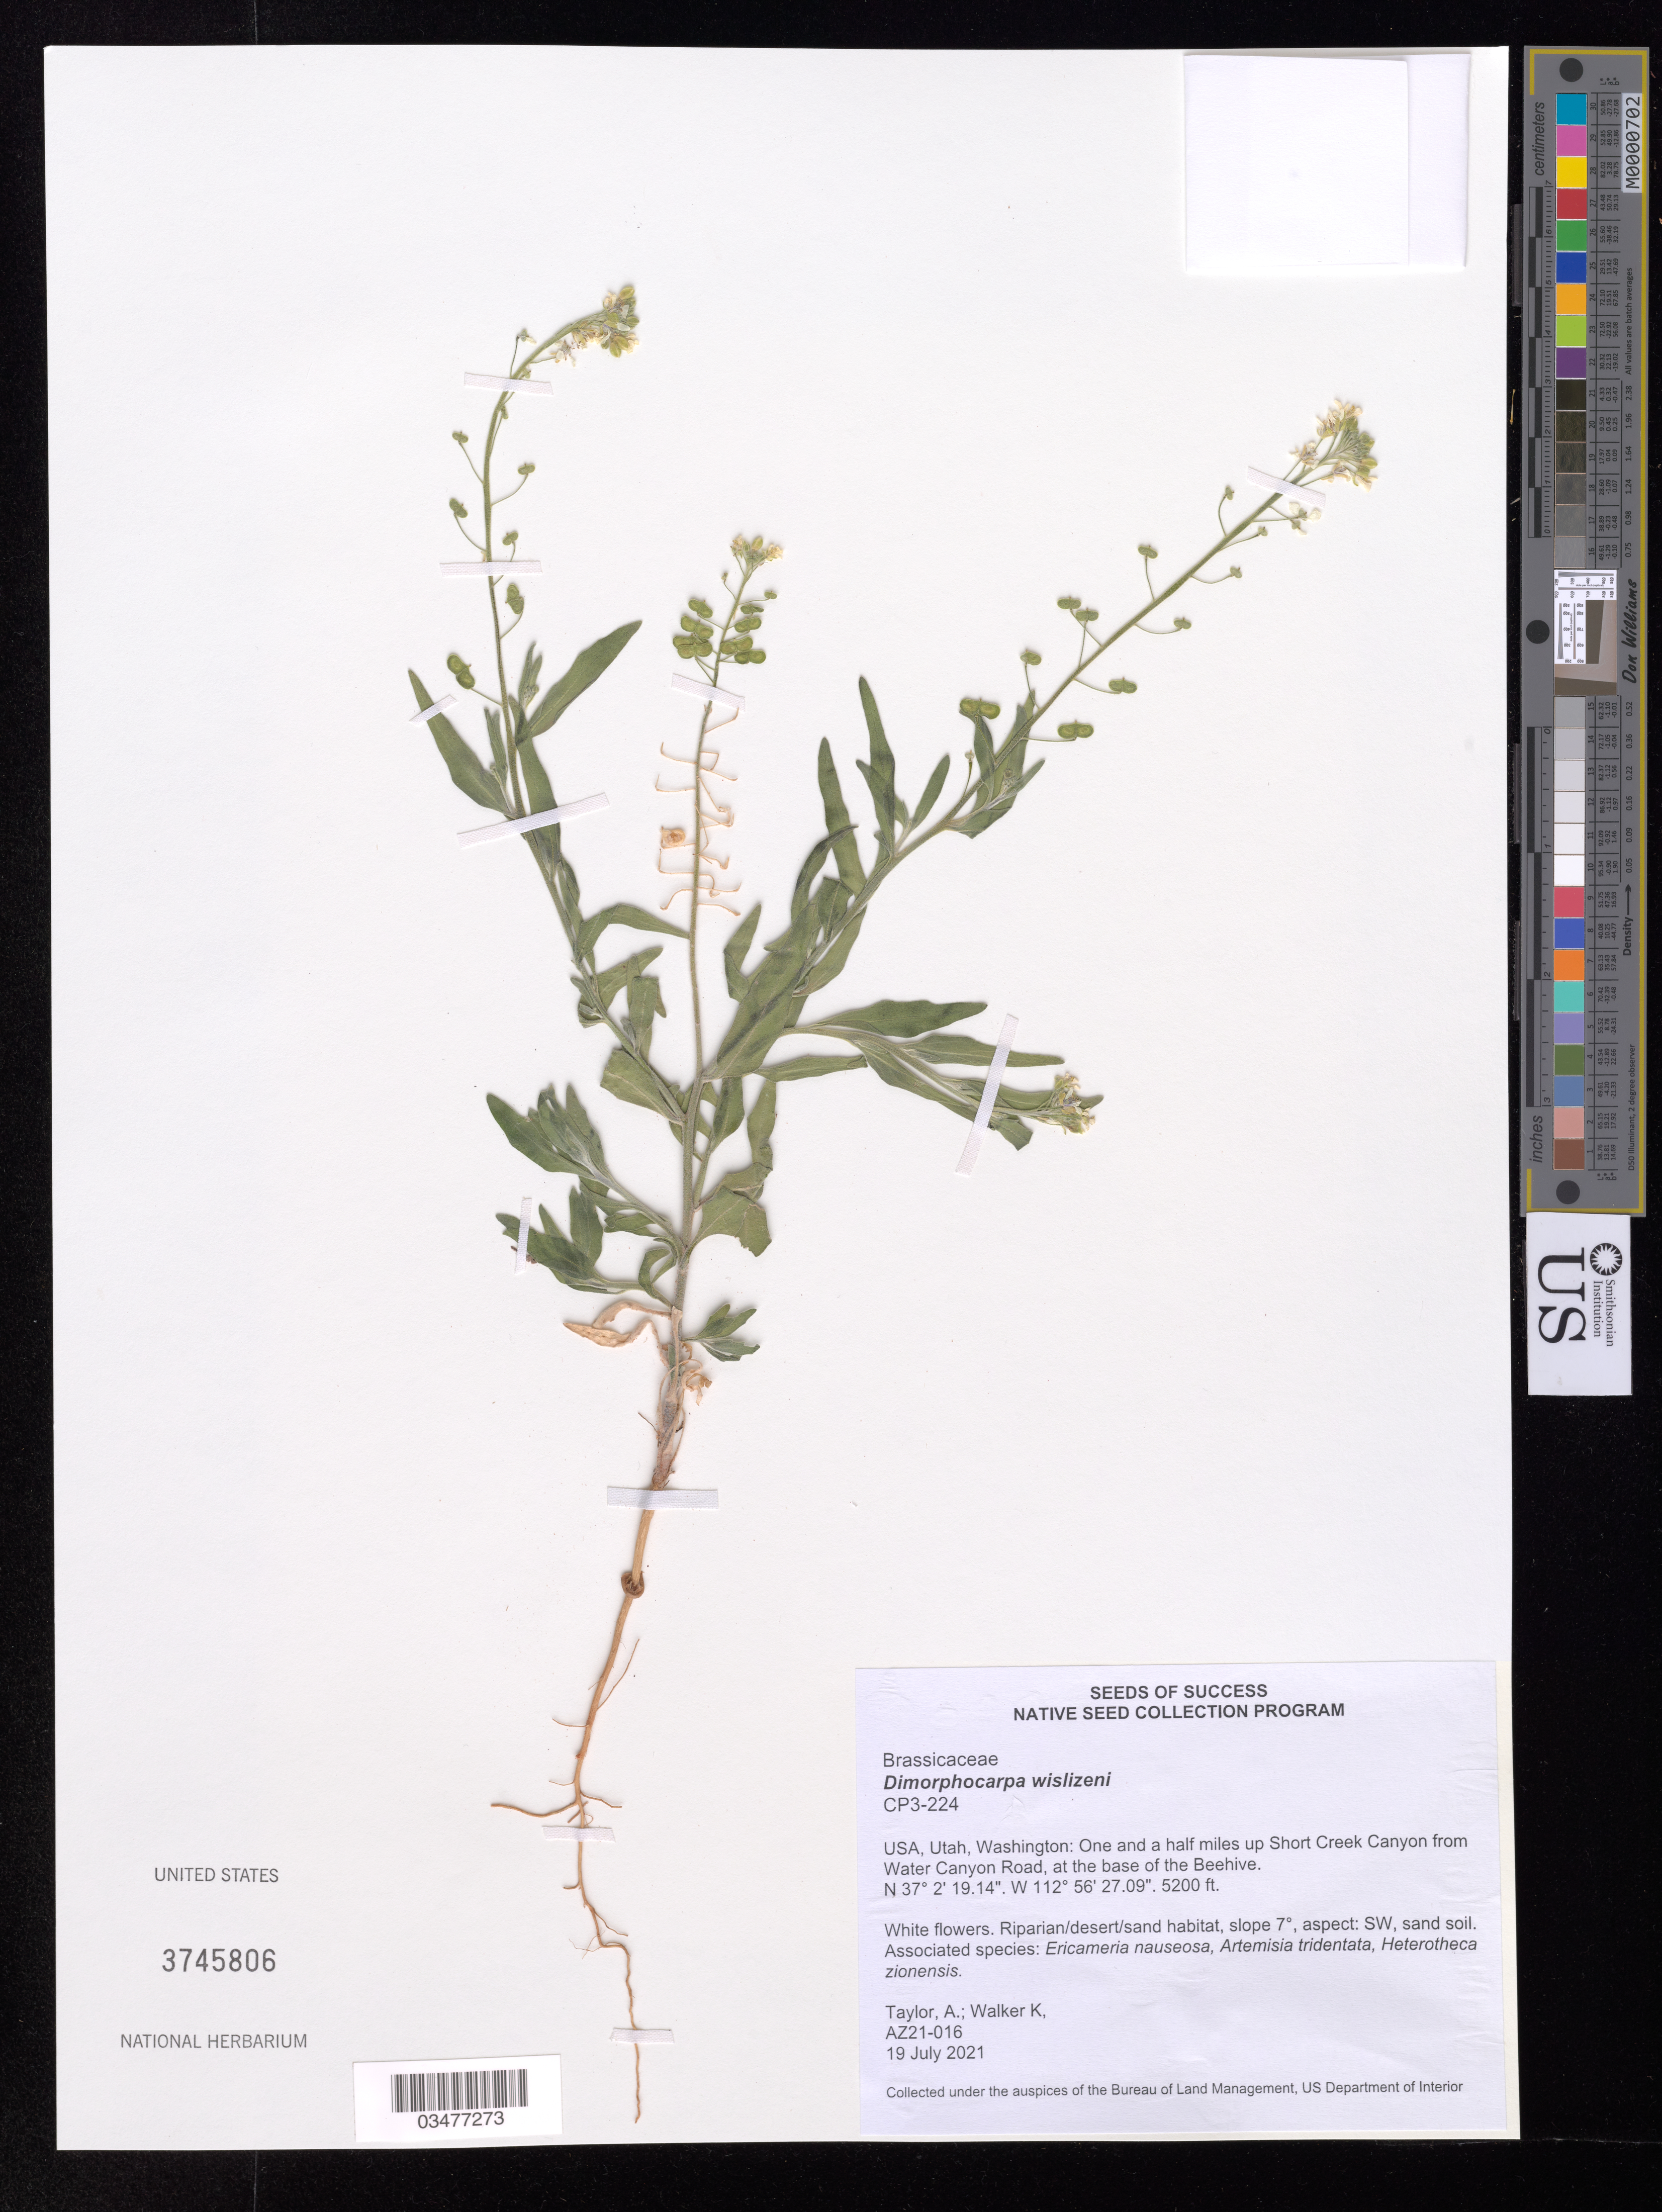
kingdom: Plantae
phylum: Tracheophyta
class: Magnoliopsida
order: Brassicales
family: Brassicaceae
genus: Dimorphocarpa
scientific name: Dimorphocarpa wislizeni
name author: (Engelm.) Rollins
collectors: A. Taylor & K. Walker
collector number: AZ21-016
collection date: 2021-07-19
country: United States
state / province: Utah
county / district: Washington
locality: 1.5 mi. up Short Creek Canyon from Water Canyon Rd, at the base of the Beehive.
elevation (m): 1585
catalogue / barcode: US 3745806